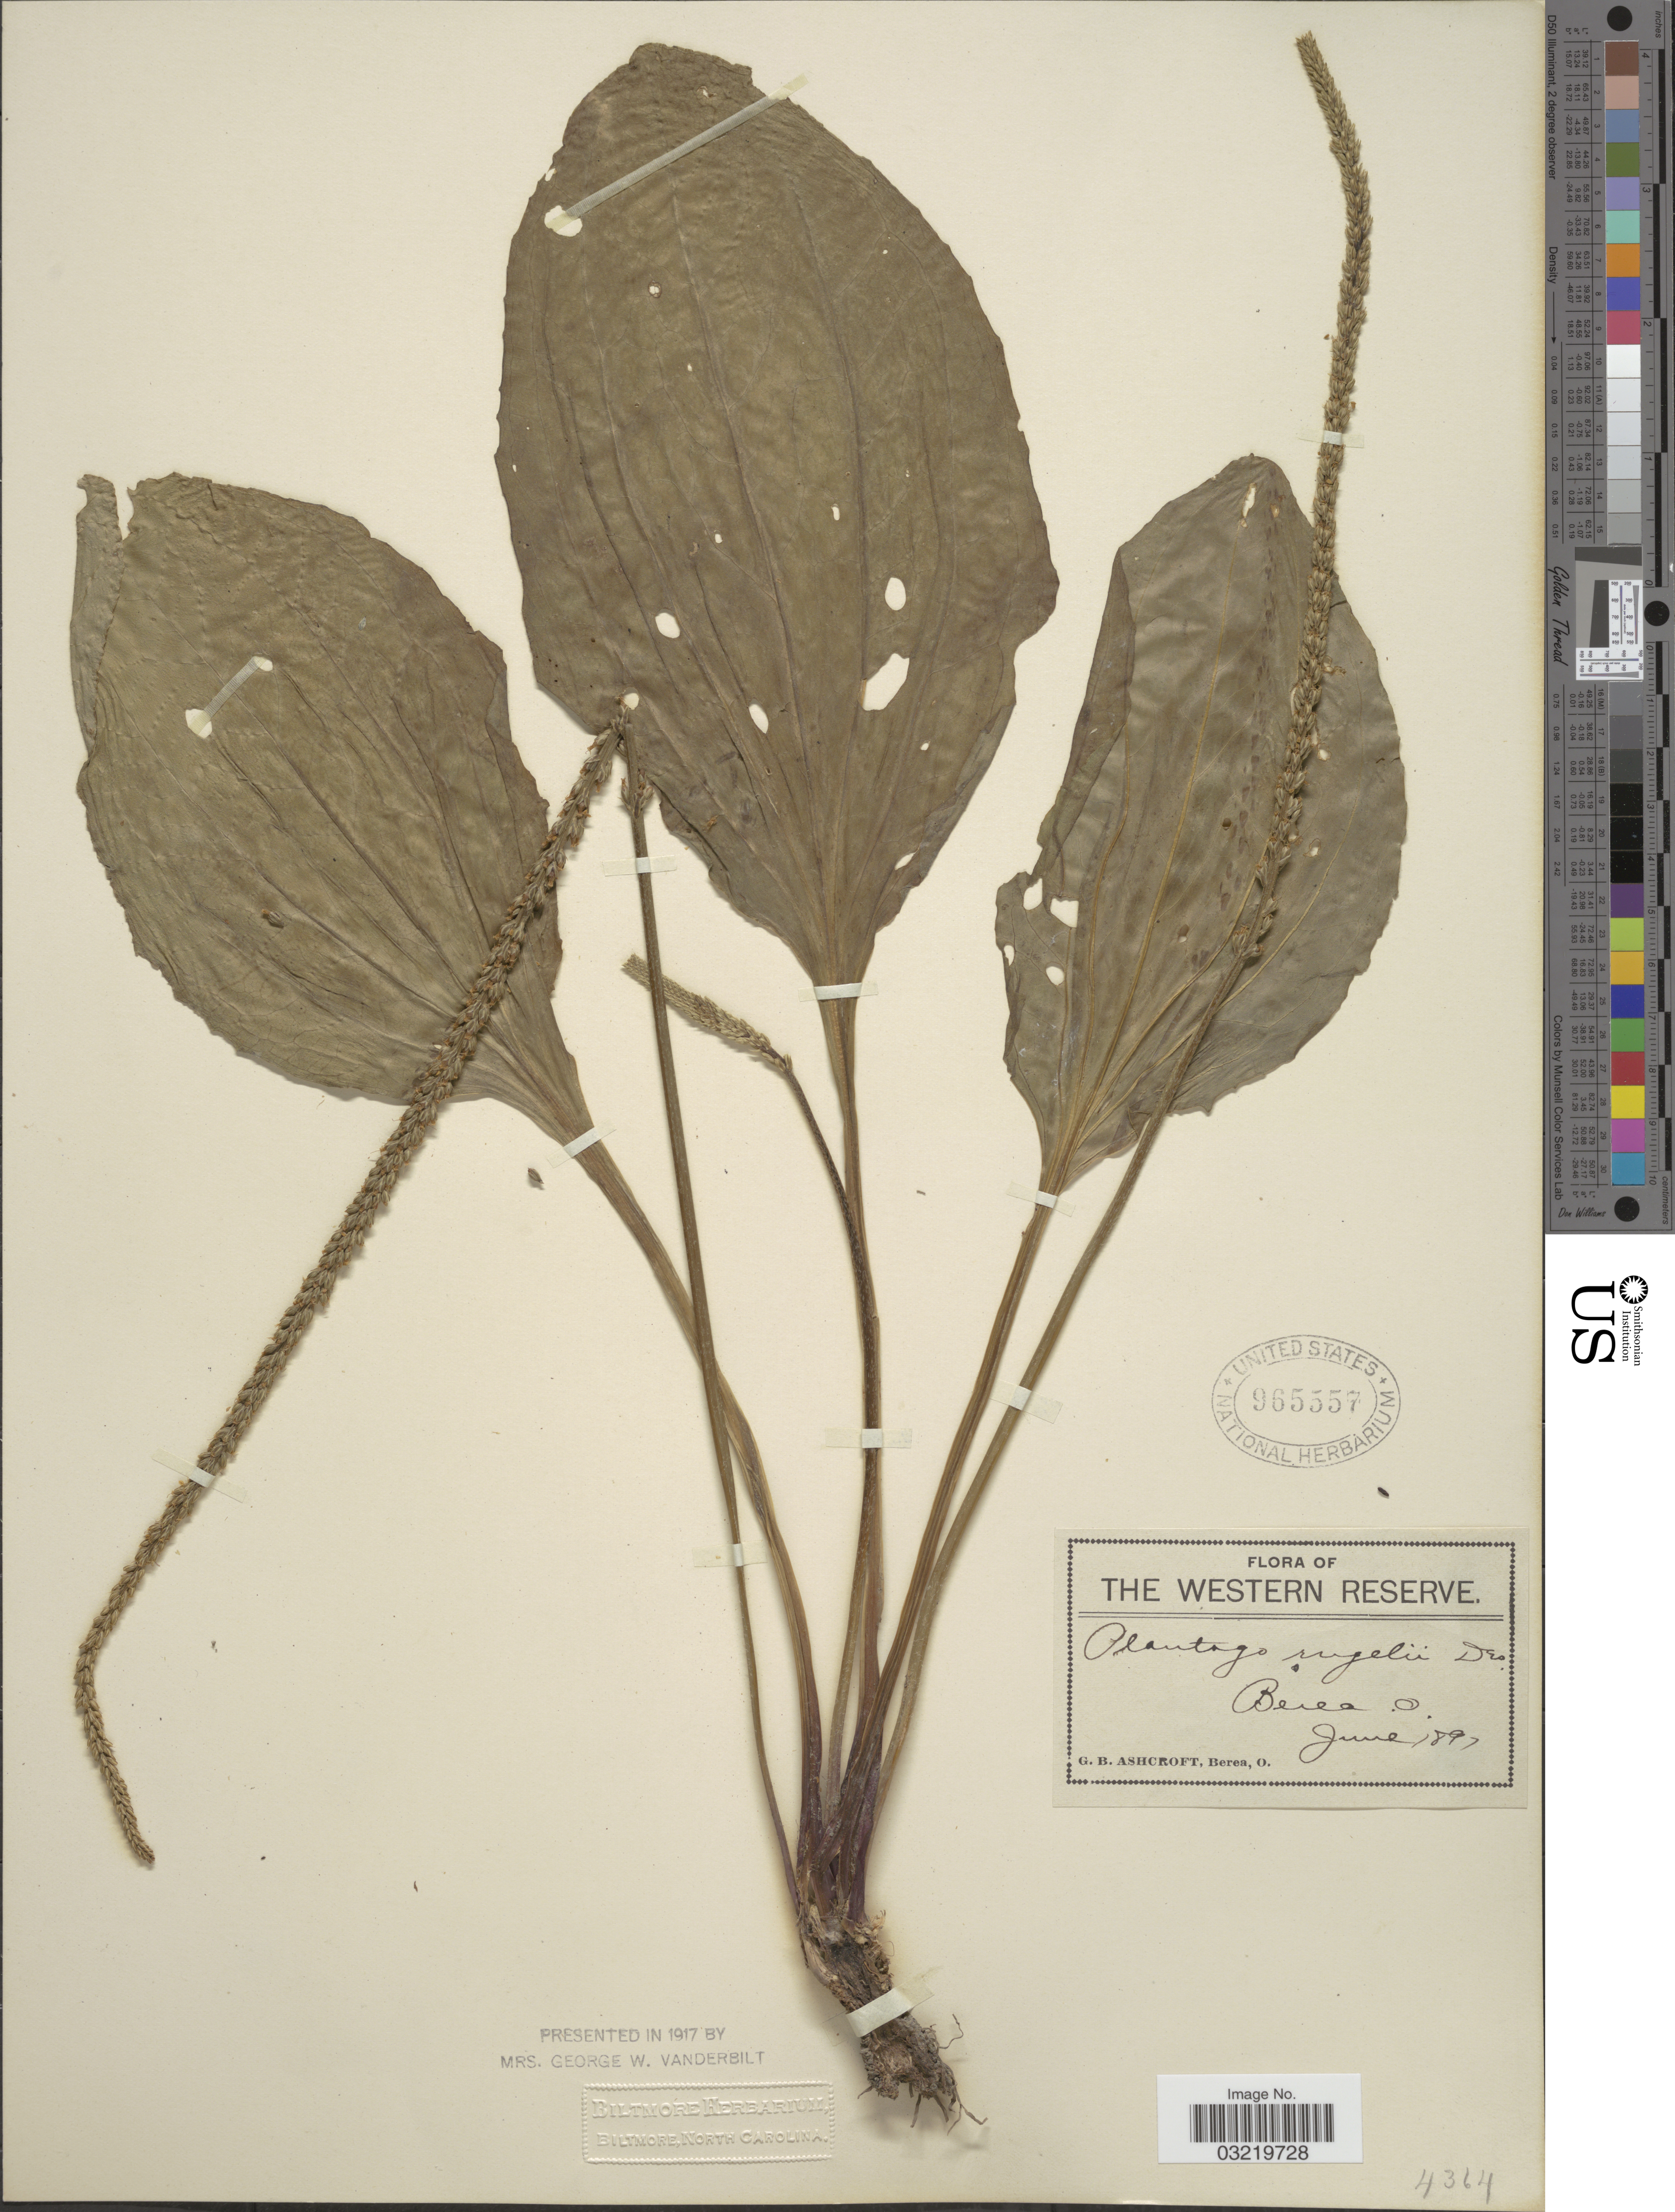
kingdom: Plantae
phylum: Tracheophyta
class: Magnoliopsida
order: Lamiales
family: Plantaginaceae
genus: Plantago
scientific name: Plantago rugelii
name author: Decne.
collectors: G. Ashcroft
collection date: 1897-06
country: United States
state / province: Ohio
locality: The Western Reserve. Berea.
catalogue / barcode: US 965557